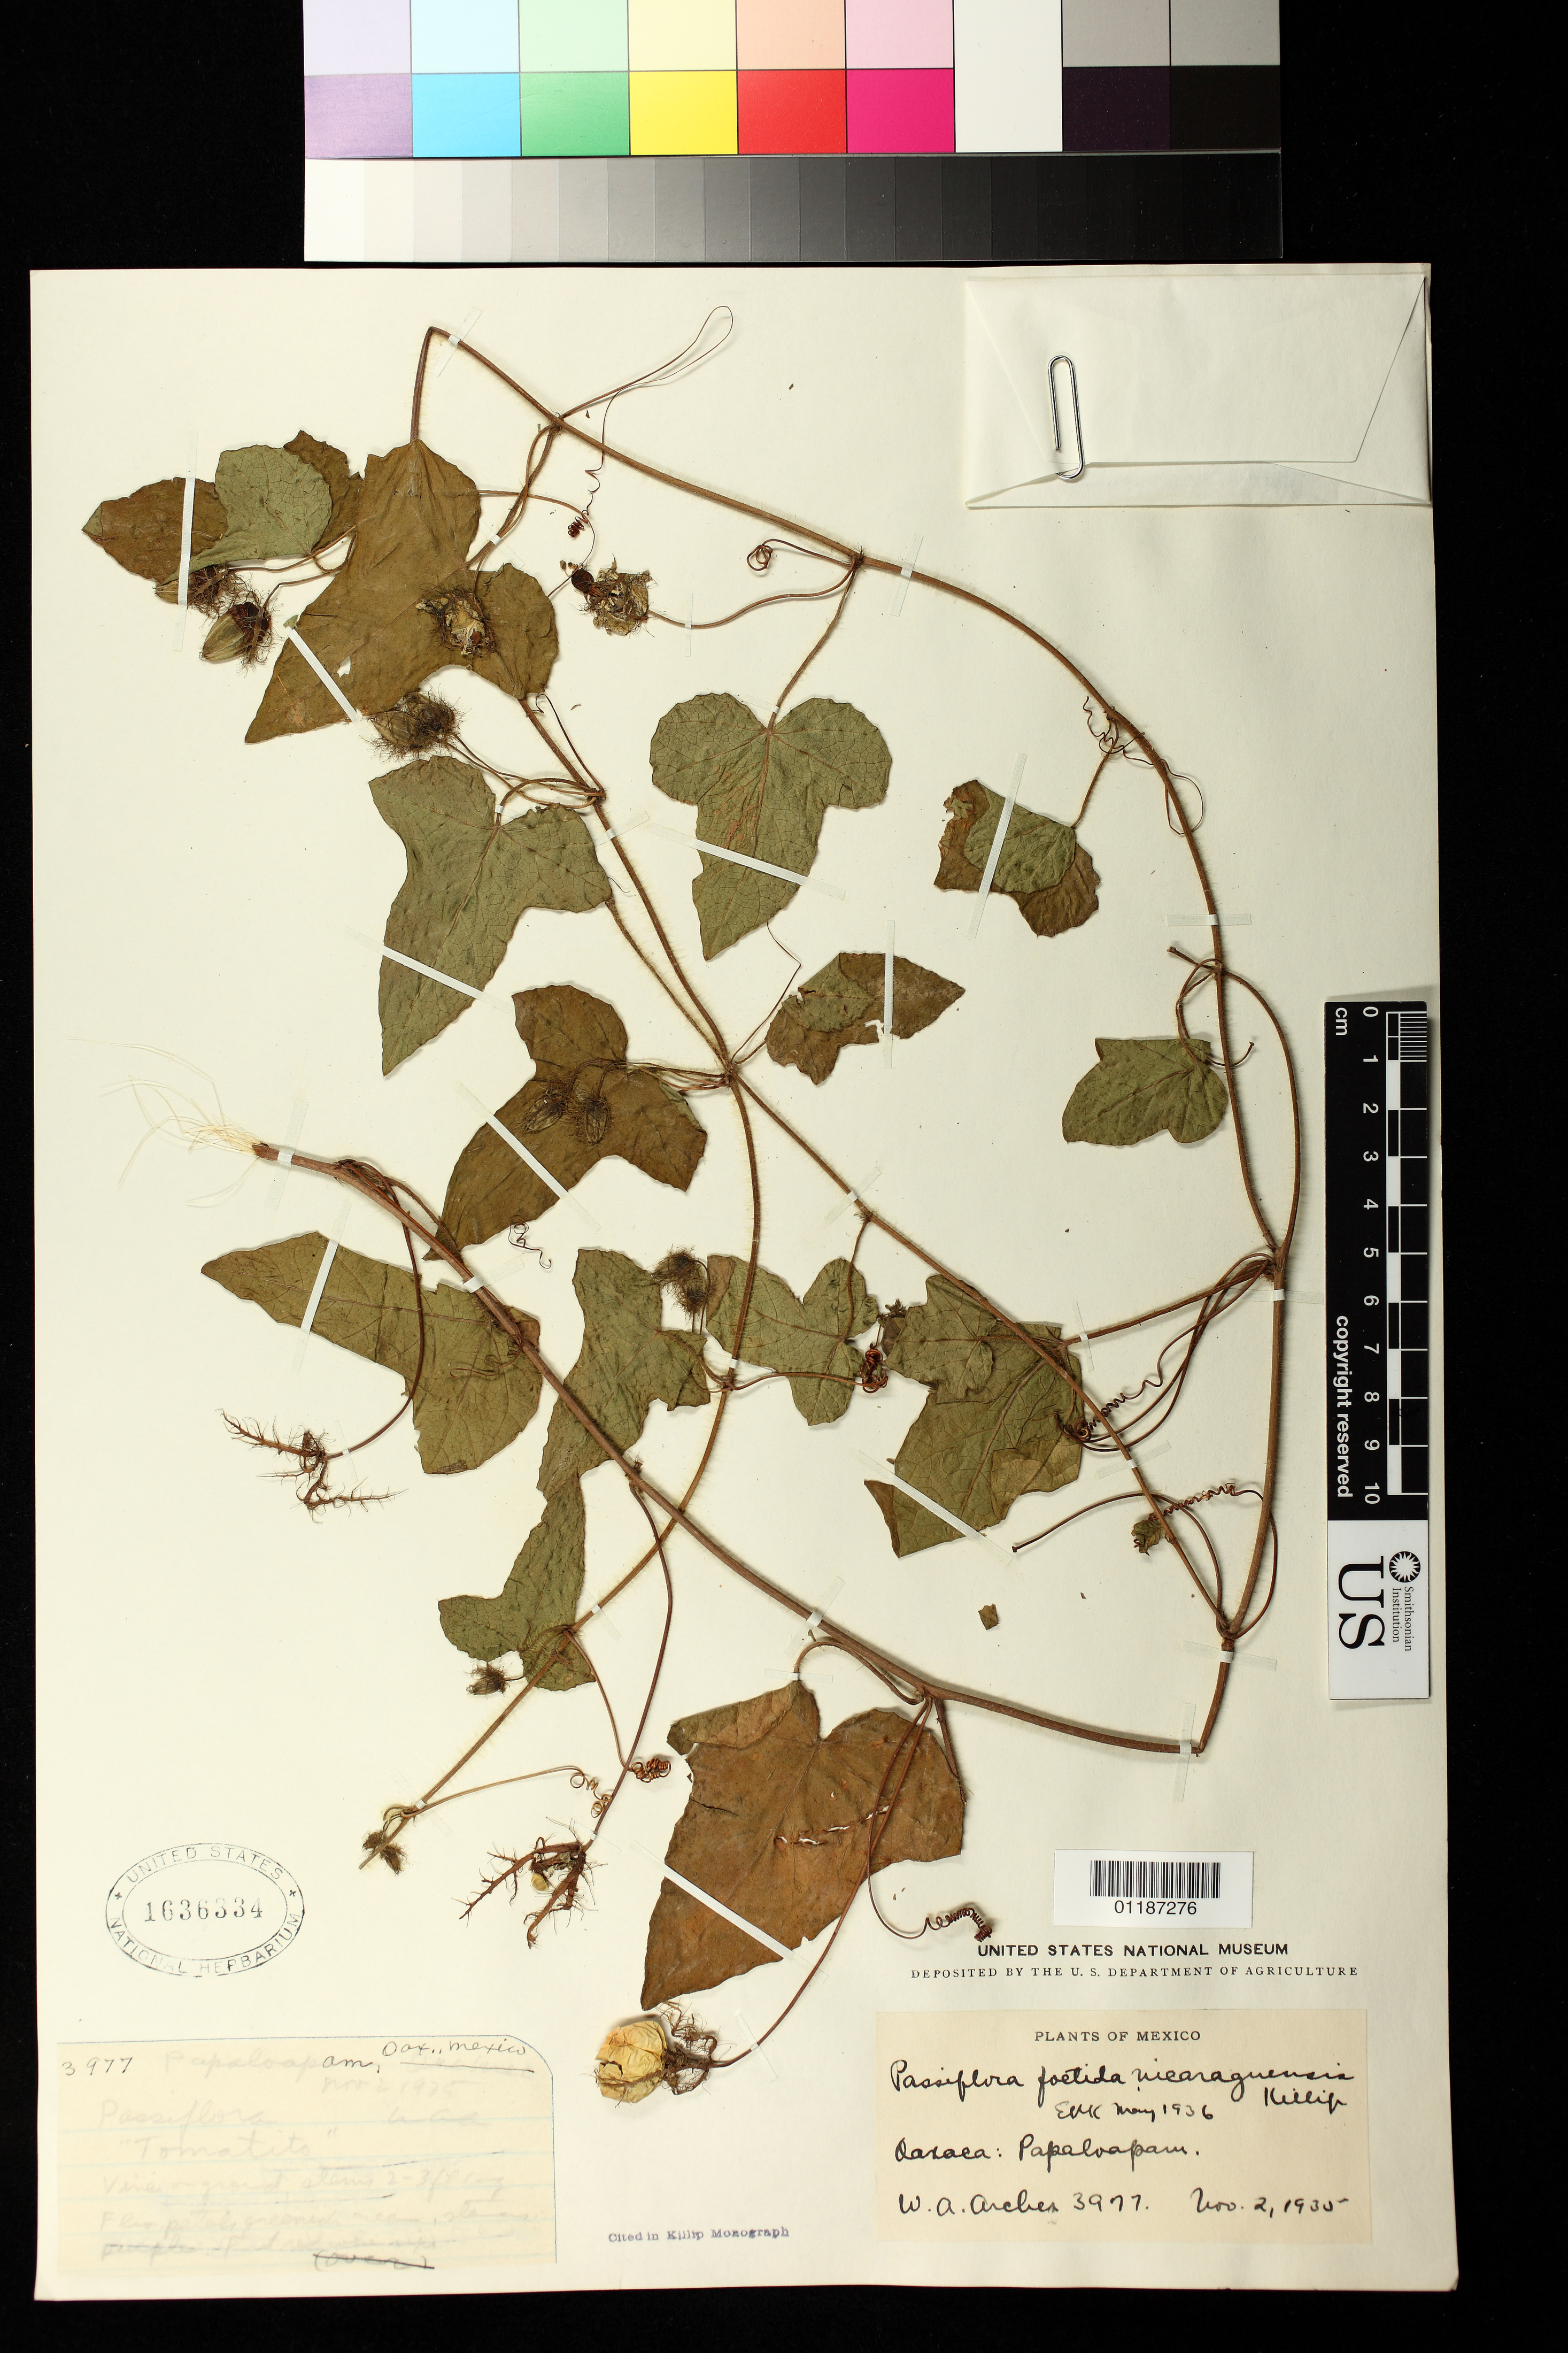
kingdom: Plantae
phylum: Tracheophyta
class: Magnoliopsida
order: Malpighiales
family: Passifloraceae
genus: Passiflora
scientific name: Passiflora foetida var. nicaraguensis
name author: (Killip ex Standl.) Killip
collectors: W. A. Archer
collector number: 3997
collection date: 1935-11-02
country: Mexico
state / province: Oaxaca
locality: Papaloapan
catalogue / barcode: US 1636334